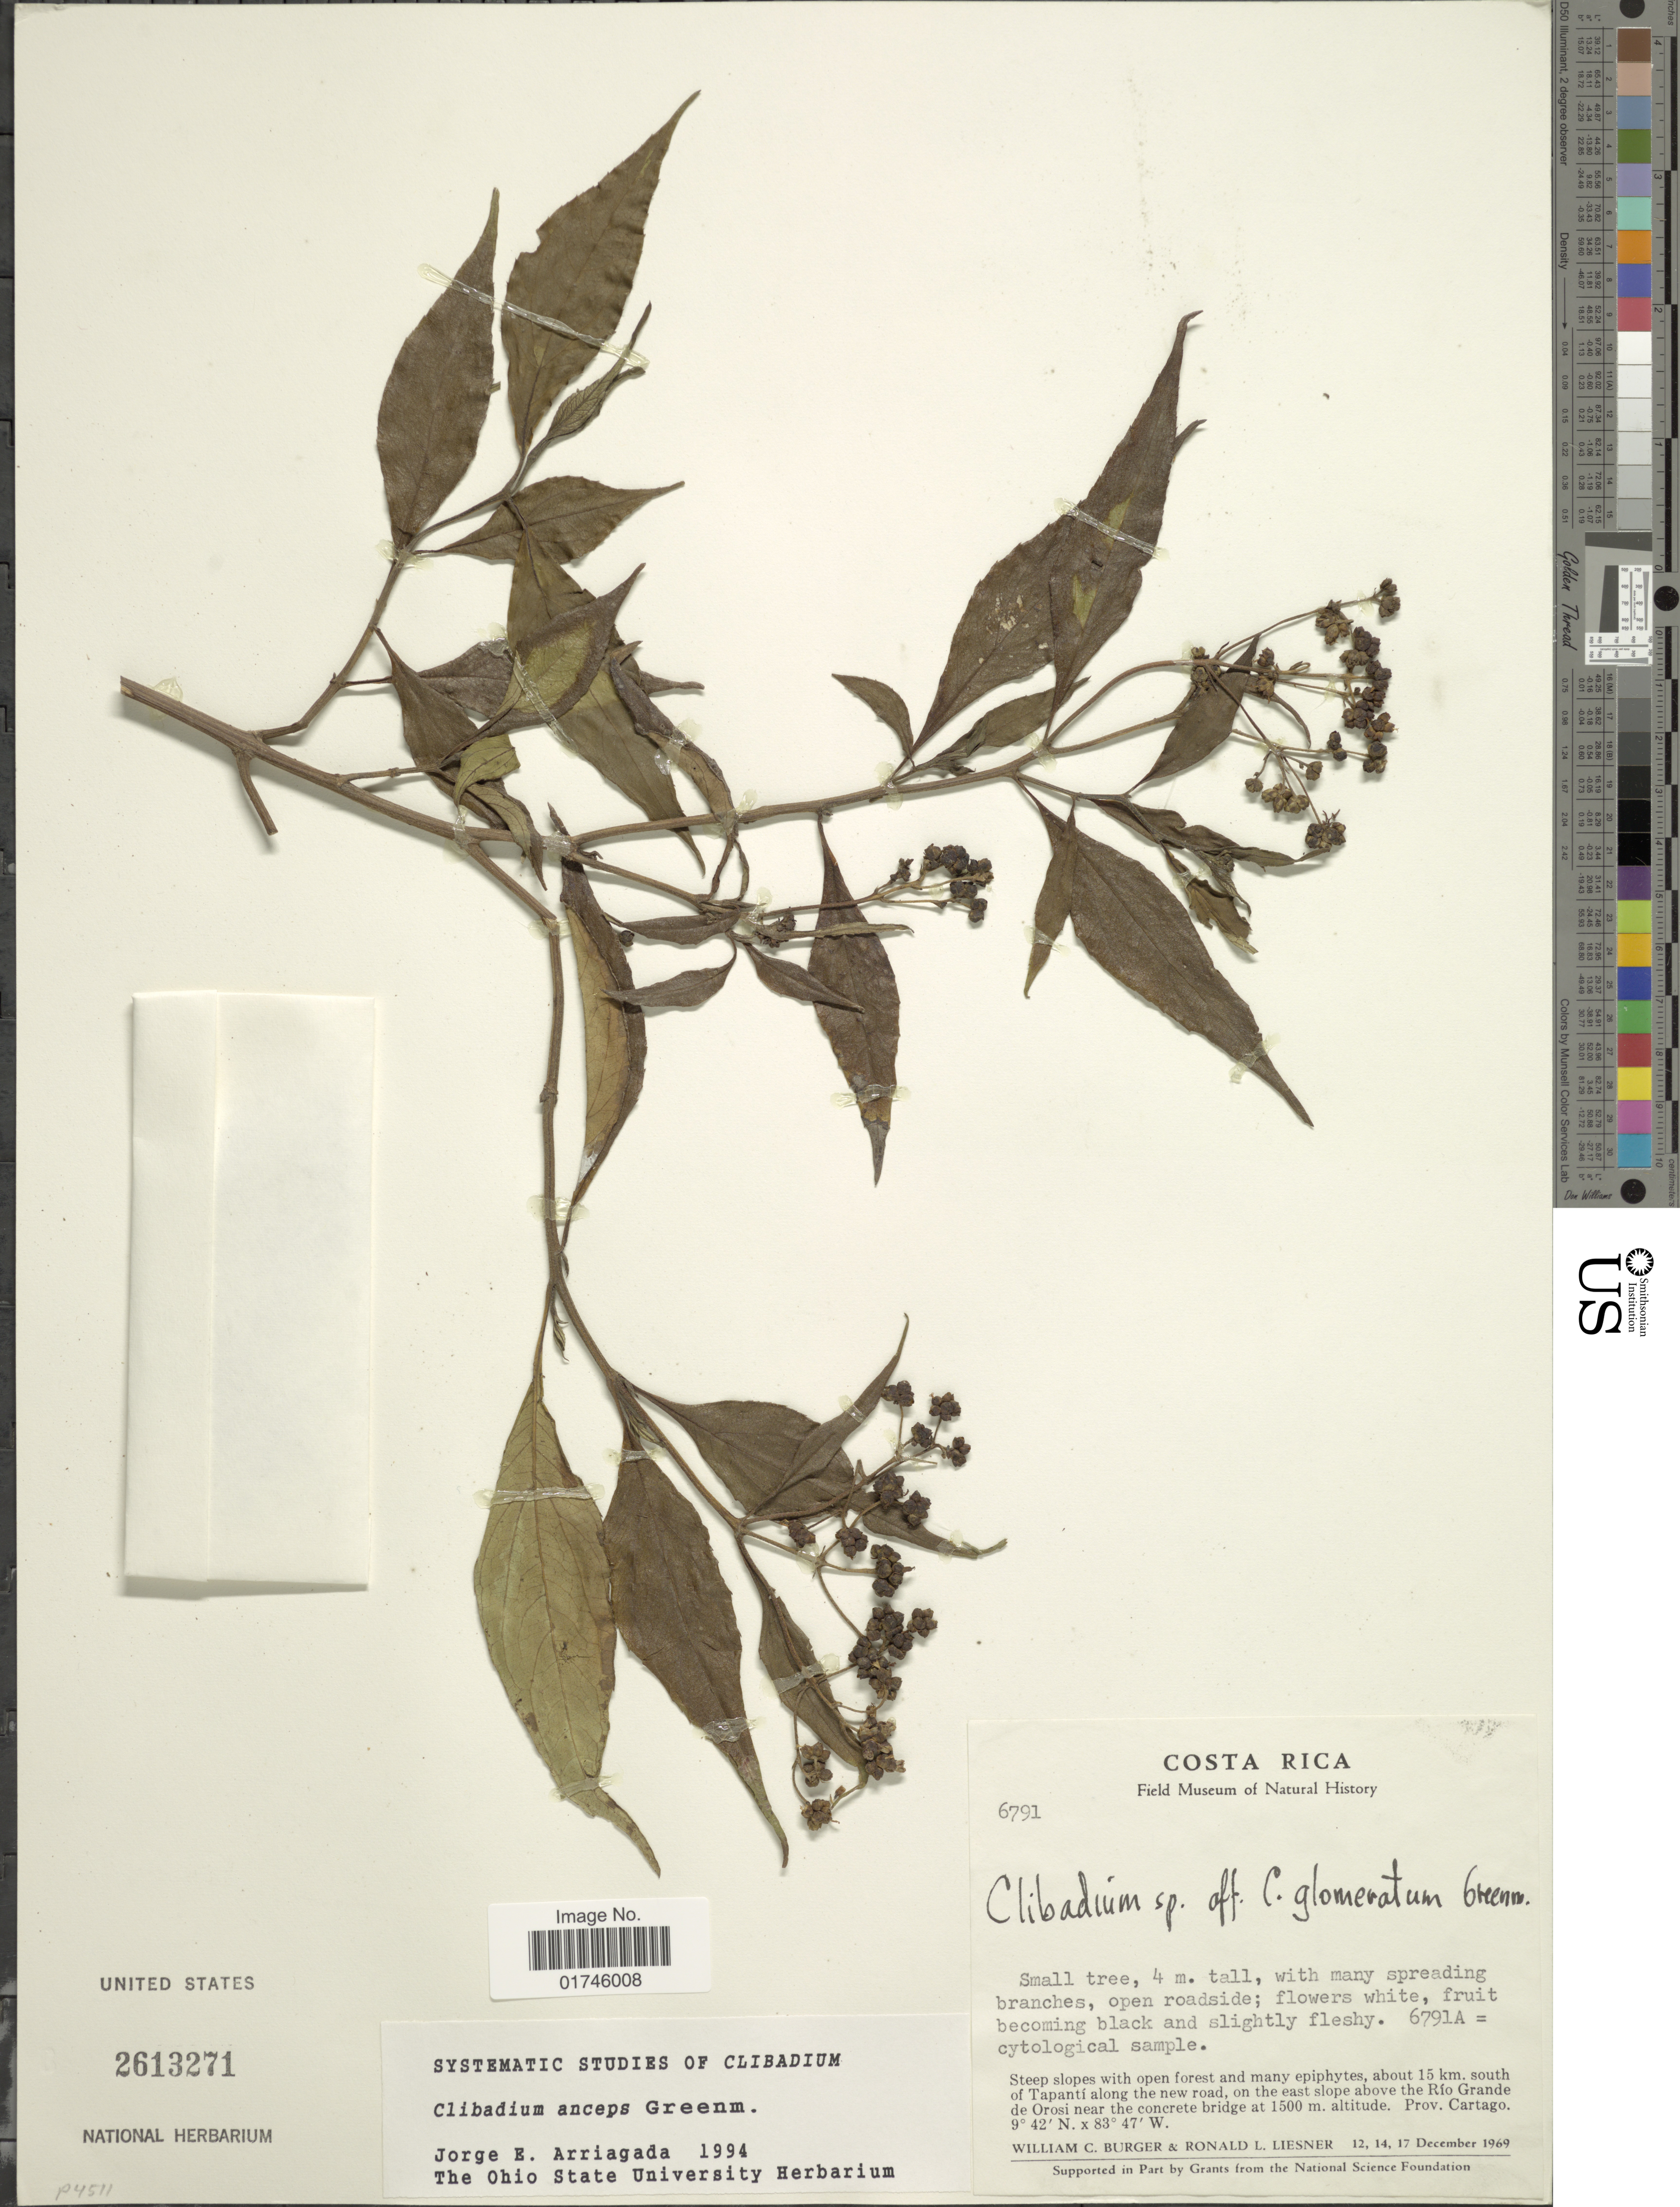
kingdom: Plantae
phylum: Tracheophyta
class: Magnoliopsida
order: Asterales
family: Asteraceae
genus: Clibadium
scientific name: Clibadium anceps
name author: Greenm.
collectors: W. Burger & R. L. Liesner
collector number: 6791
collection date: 1969-12-12/1969-12-17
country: Costa Rica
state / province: Cartago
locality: About 15 km. south of Tapanti along the new road, on the east slope above the Rio Grande de Orosi near the concrete bridge . Prov. Cartago.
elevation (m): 1500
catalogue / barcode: US 2613271